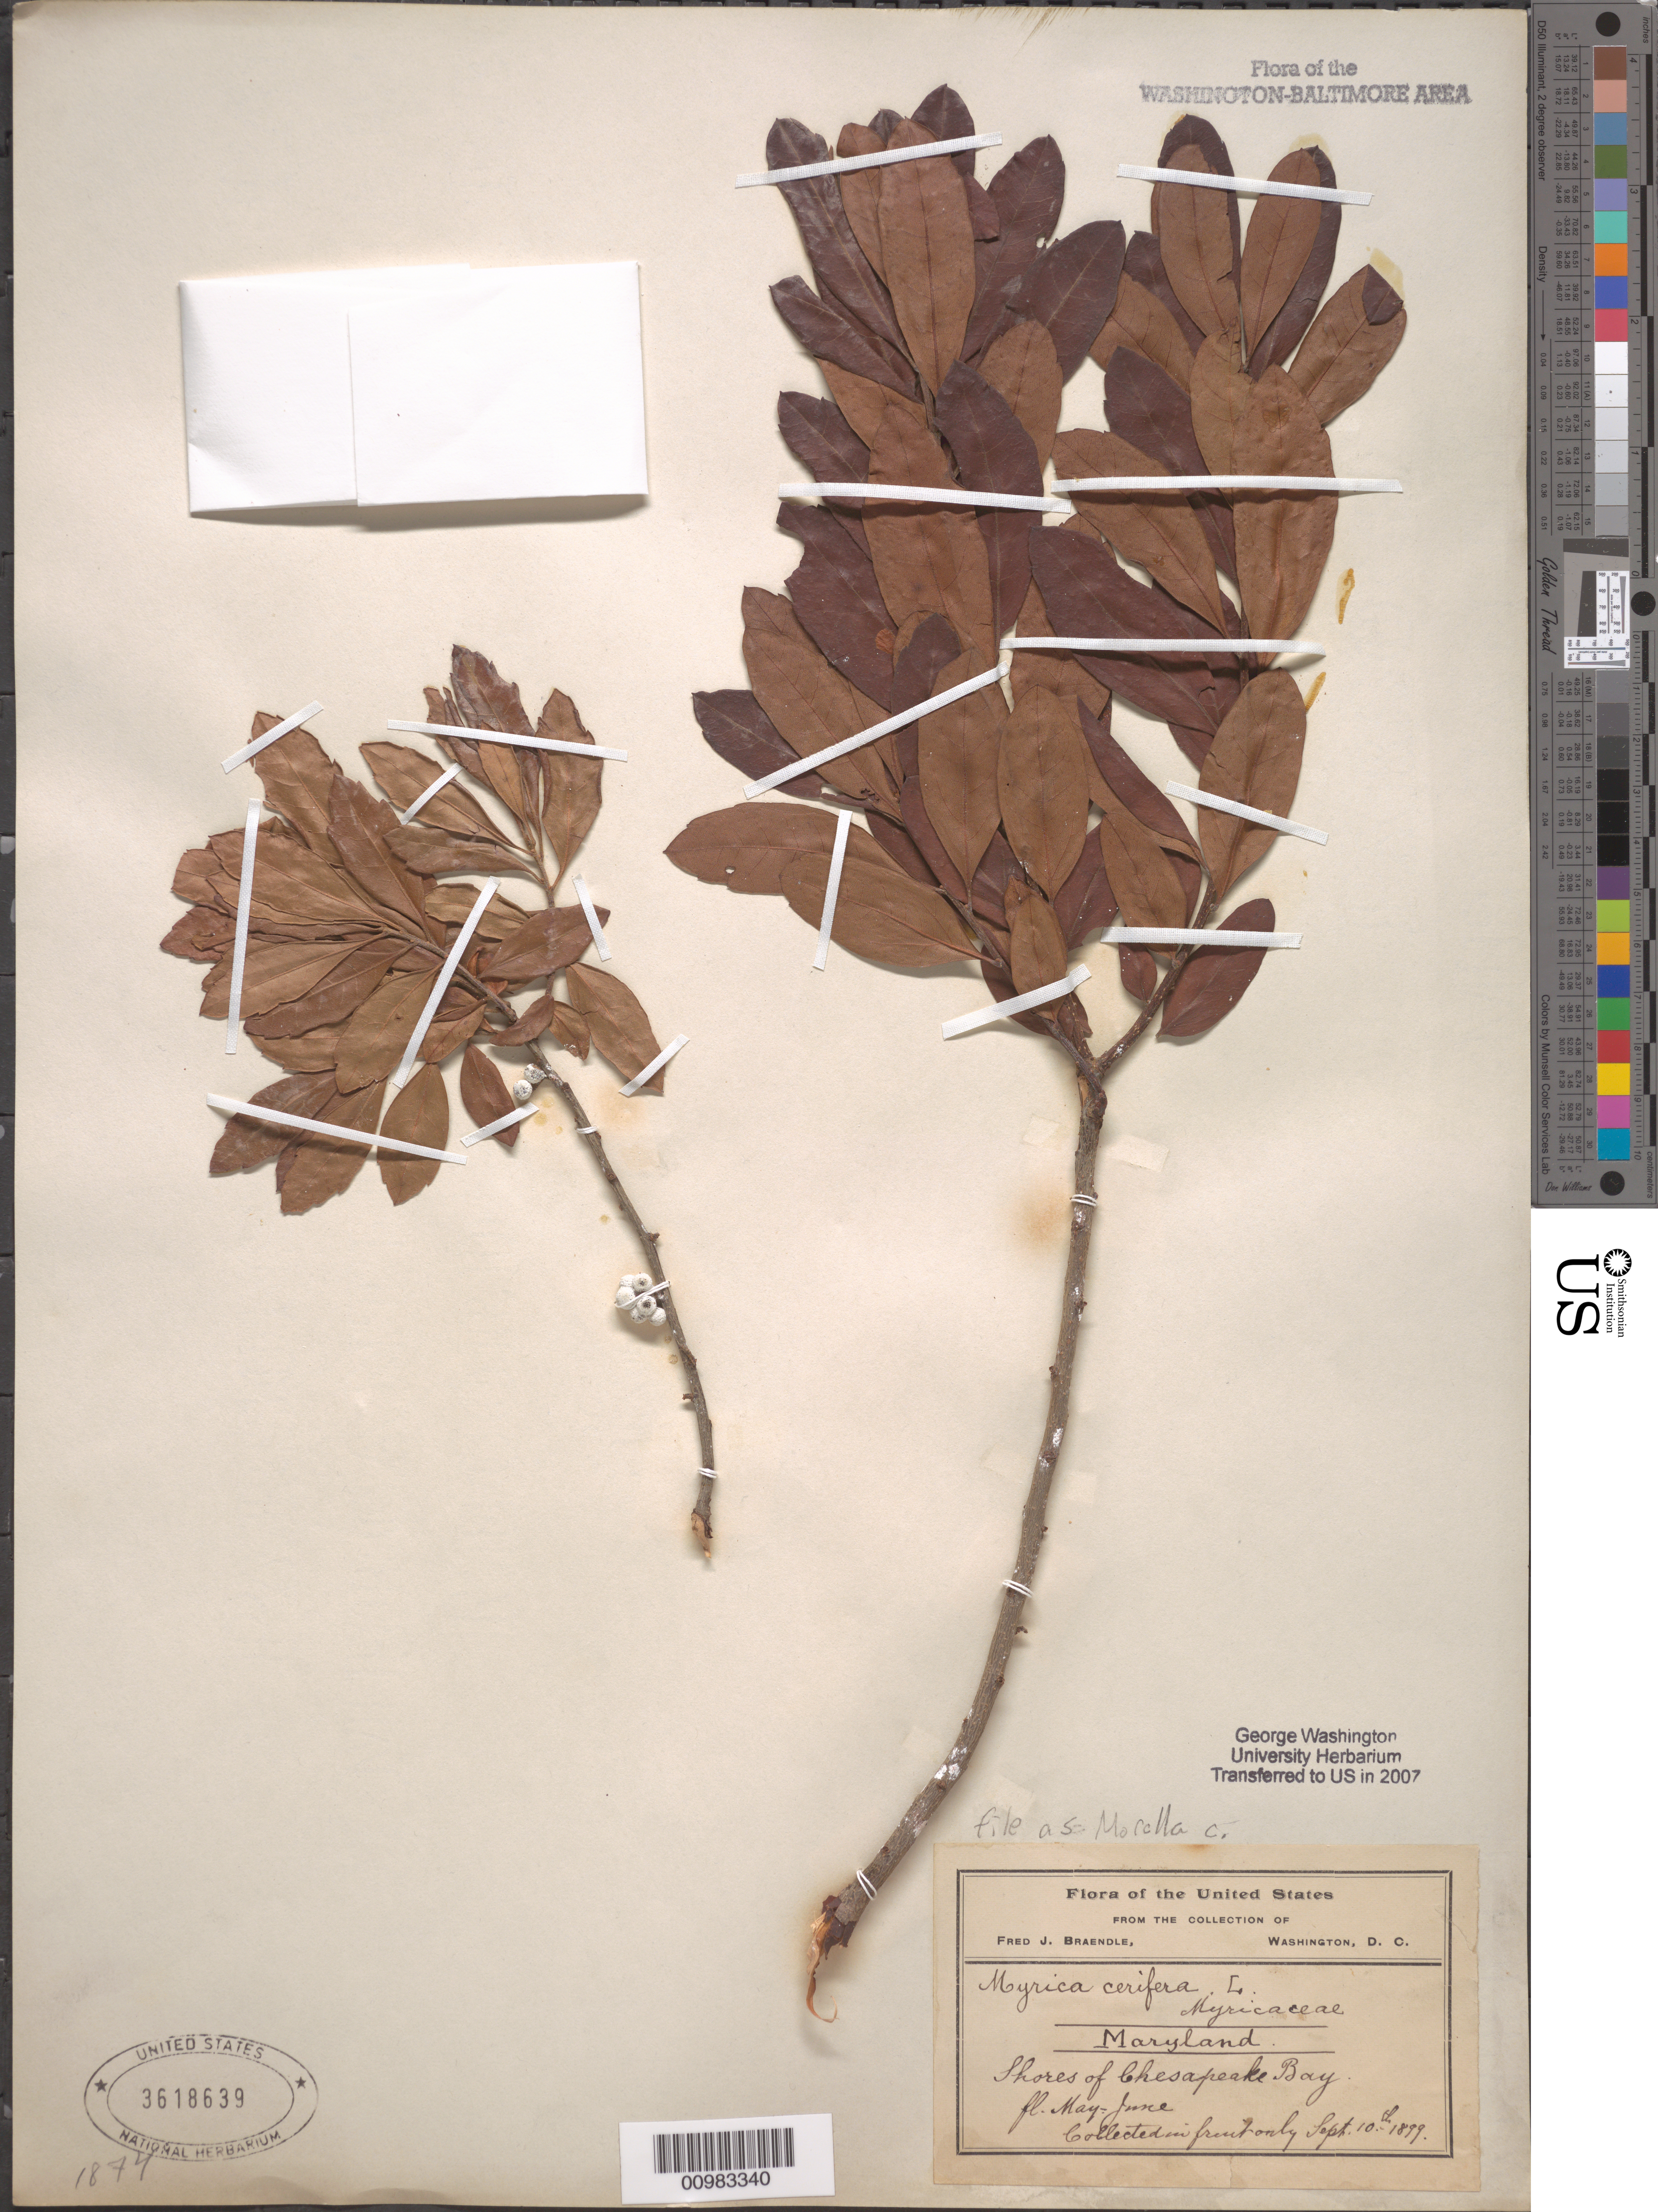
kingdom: Plantae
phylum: Tracheophyta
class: Magnoliopsida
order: Fagales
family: Myricaceae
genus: Morella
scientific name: Morella cerifera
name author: (L.) Small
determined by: Strong, Mark T., (BOT), Smithsonian Institution - National Museum of Natural History (UNITED STATES)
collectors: F. Braendle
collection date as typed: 10 Sep 1898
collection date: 1898-09-10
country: United States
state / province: Maryland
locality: Shores of Chesapeake Bay.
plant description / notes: Transferred from GWU Herbarium in 2007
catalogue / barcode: US 3618639